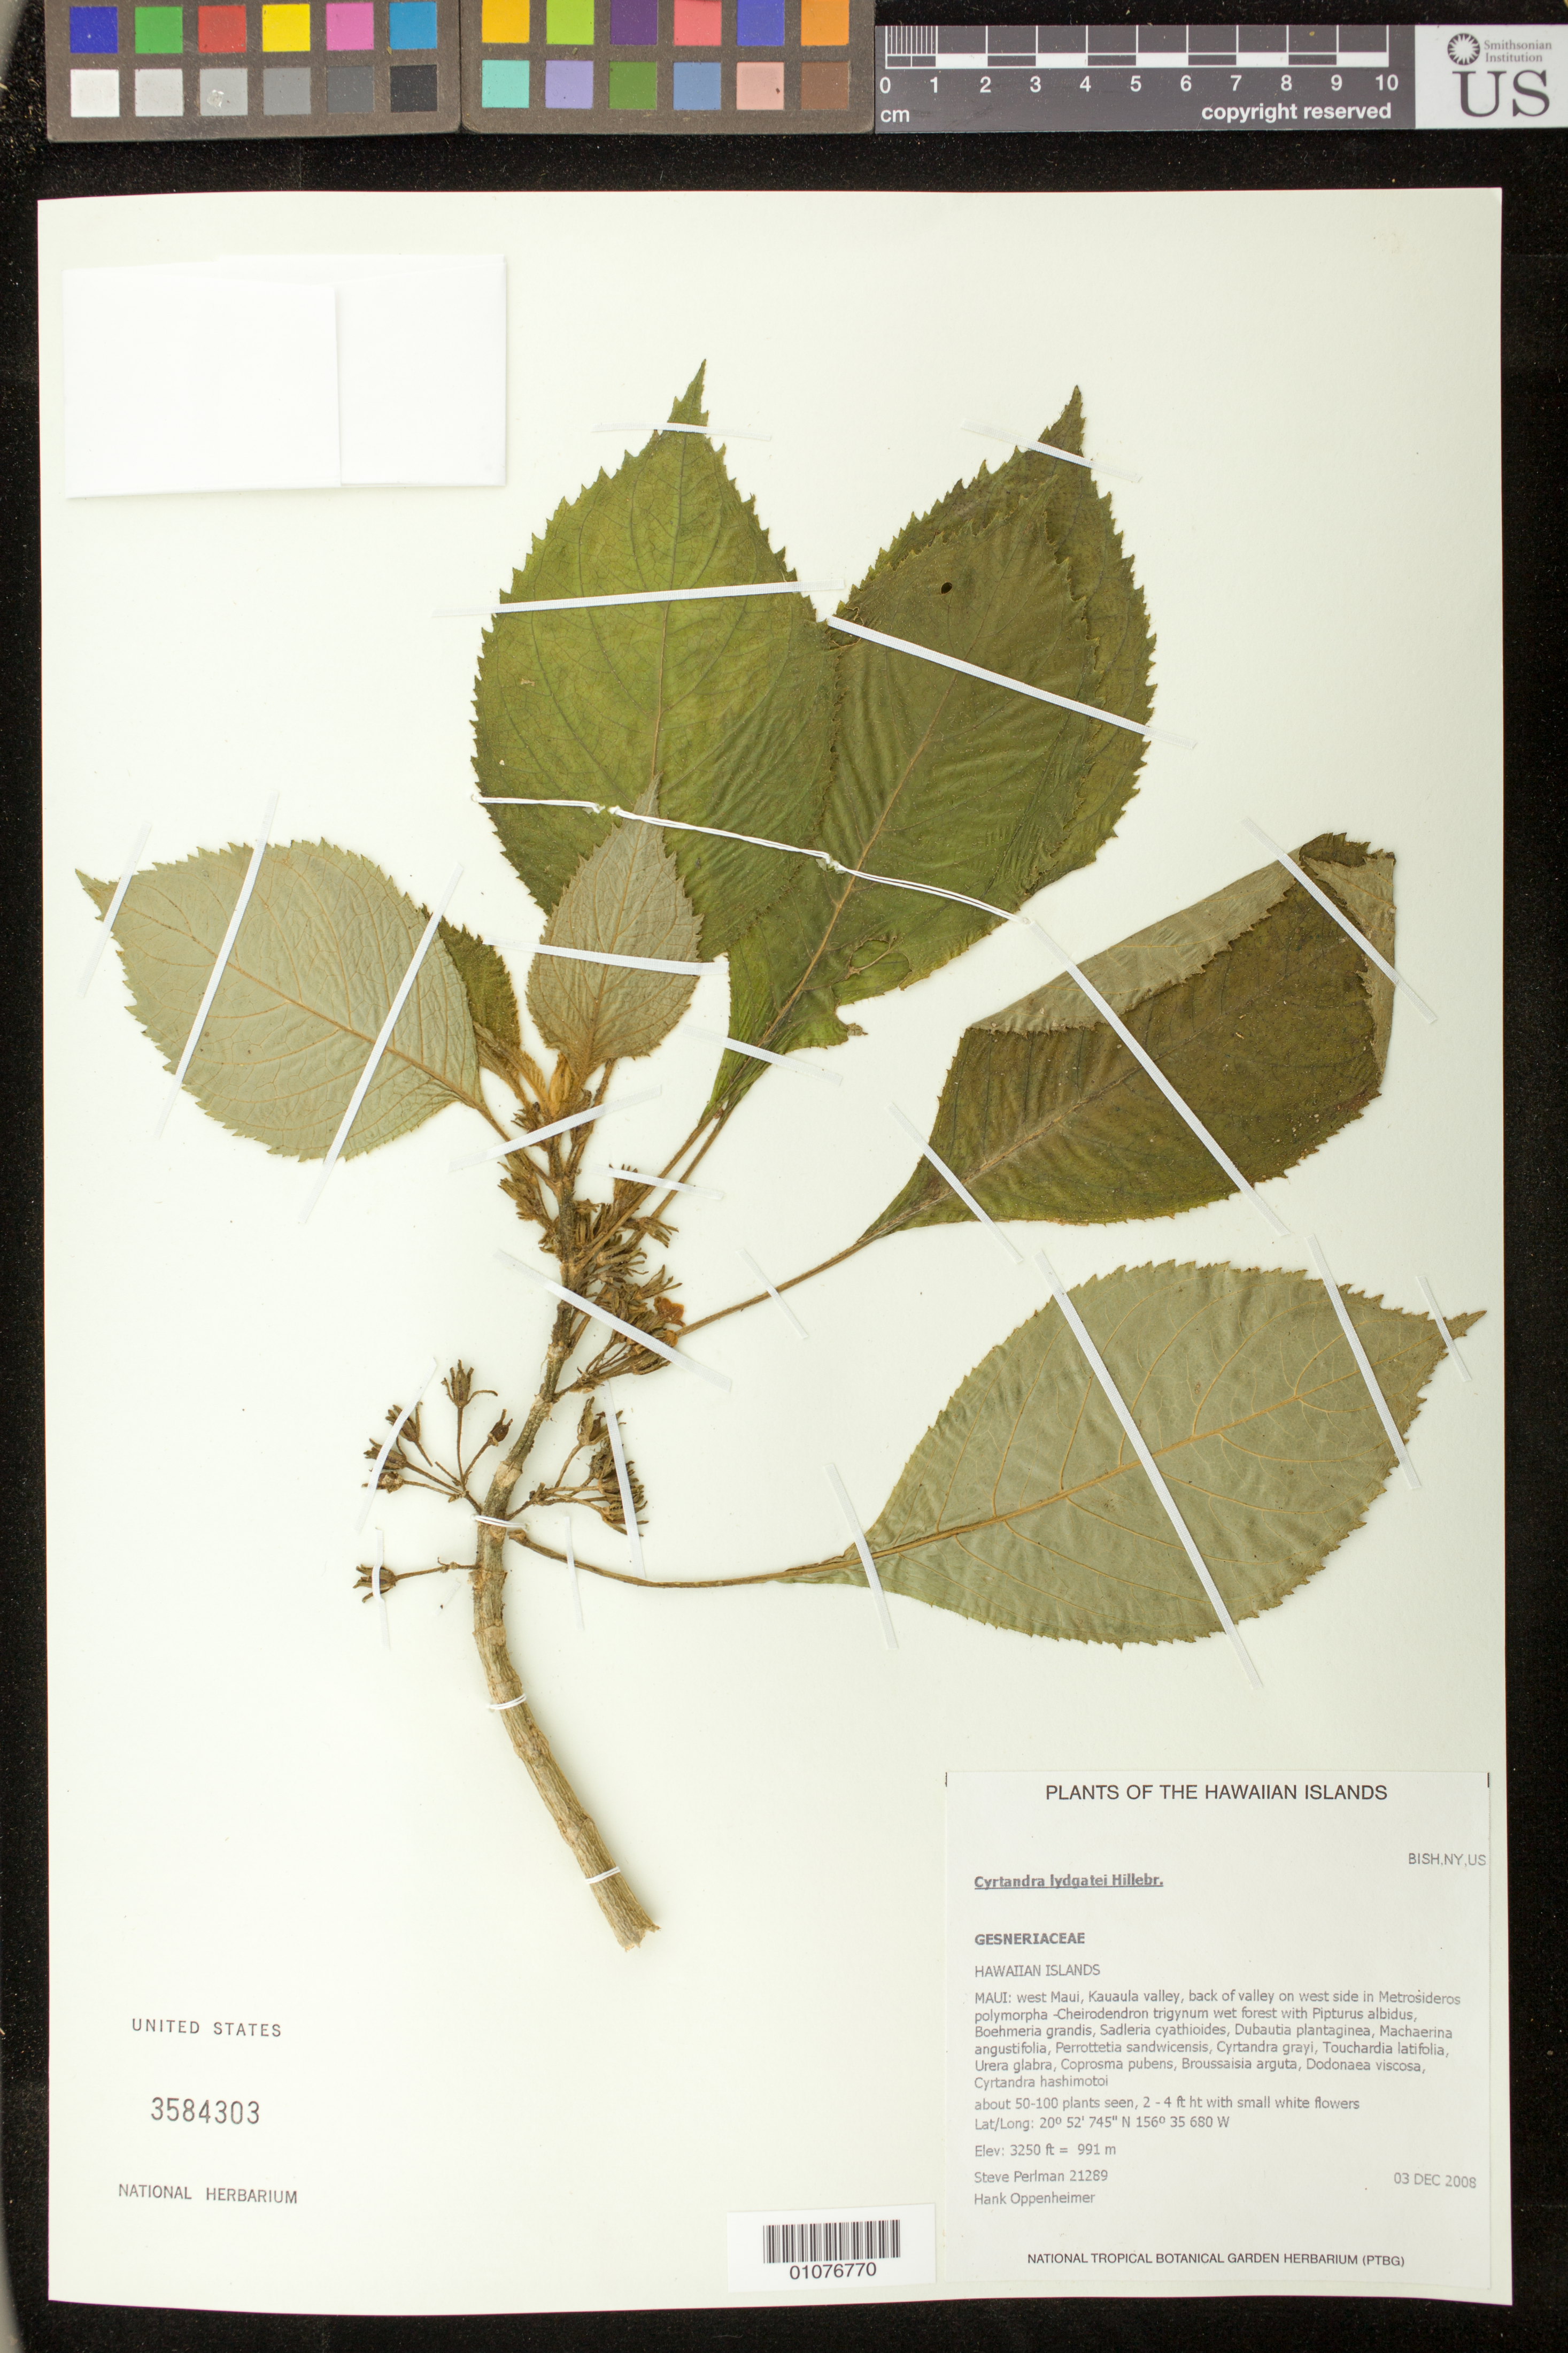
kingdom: Plantae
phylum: Tracheophyta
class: Magnoliopsida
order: Lamiales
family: Gesneriaceae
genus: Cyrtandra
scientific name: Cyrtandra lydgatei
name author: Hillebr.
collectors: S. P. Perlman & H. Oppenheimer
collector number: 21289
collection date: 2008-12-03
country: United States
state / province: Hawaii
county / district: Maui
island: Maui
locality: W Maui, Kauaula velley, back of valley on W side.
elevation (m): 991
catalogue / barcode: US 3584303